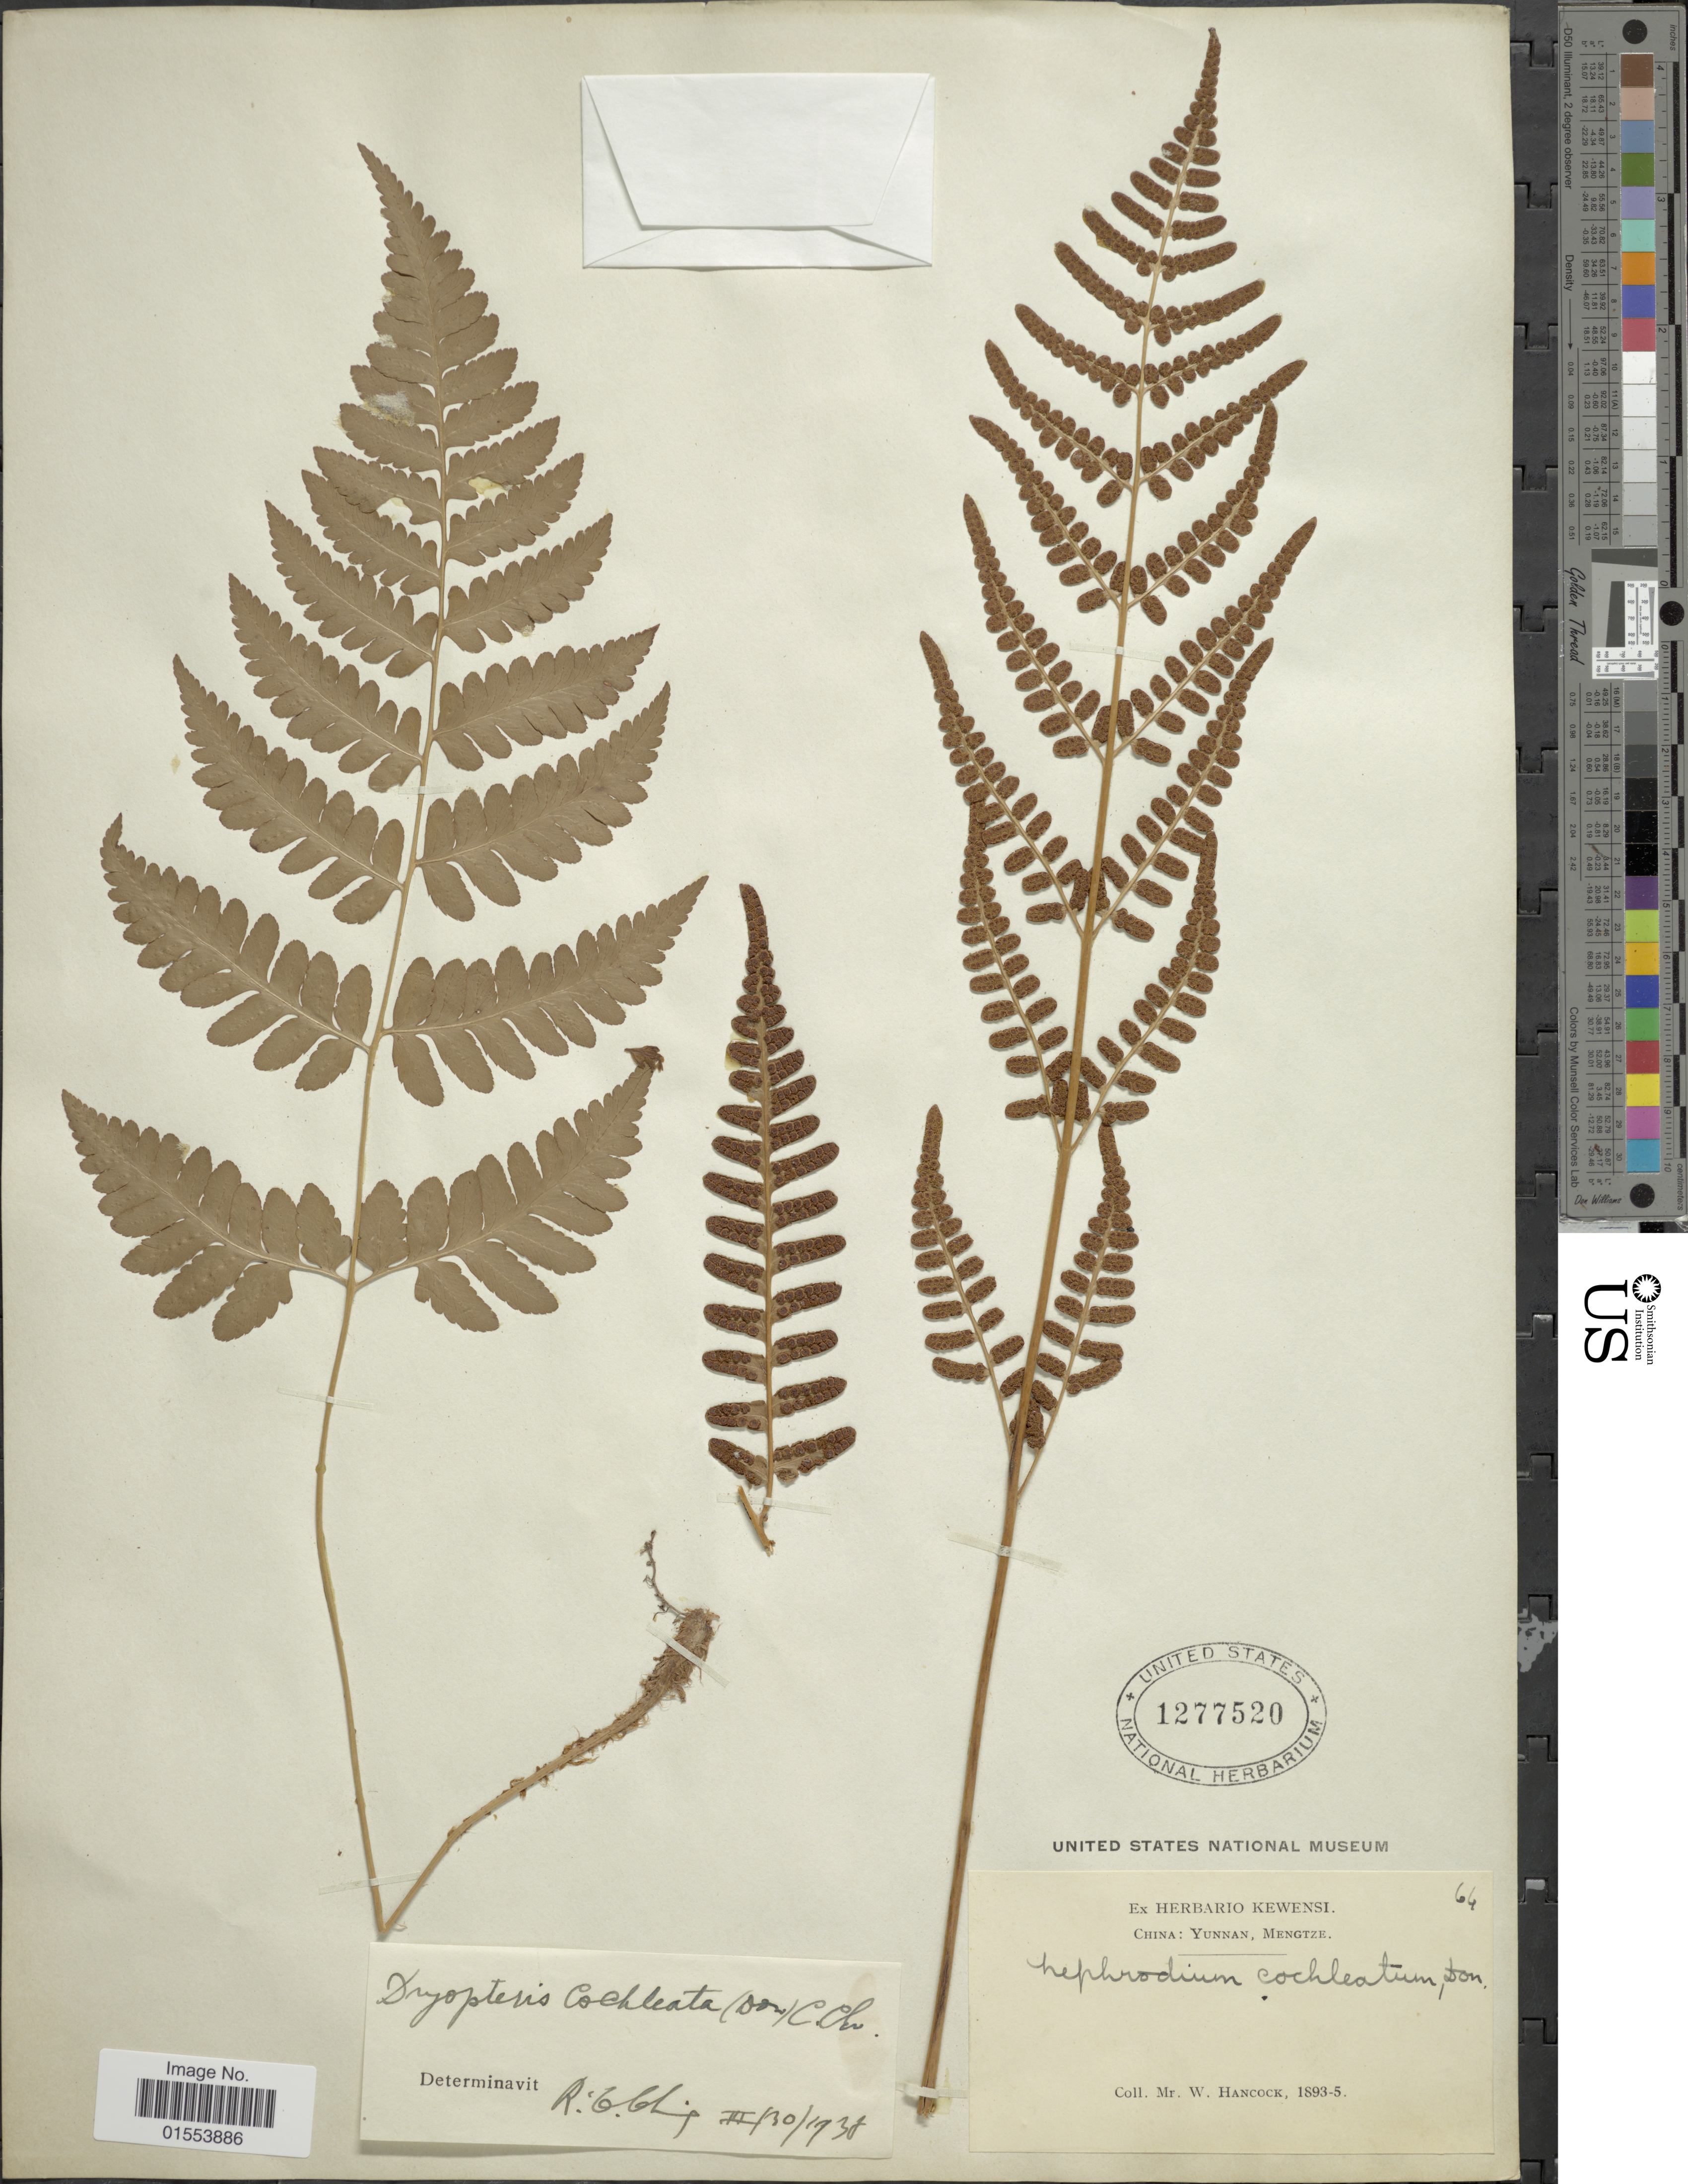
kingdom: Plantae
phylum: Tracheophyta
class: Polypodiopsida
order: Polypodiales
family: Dryopteridaceae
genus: Dryopteris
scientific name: Dryopteris cochleata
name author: (D. Don) C. Chr.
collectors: W. Hancock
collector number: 64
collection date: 1893/1895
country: China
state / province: Yunnan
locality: China: Yunnan, Mengtze.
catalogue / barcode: US 1277520